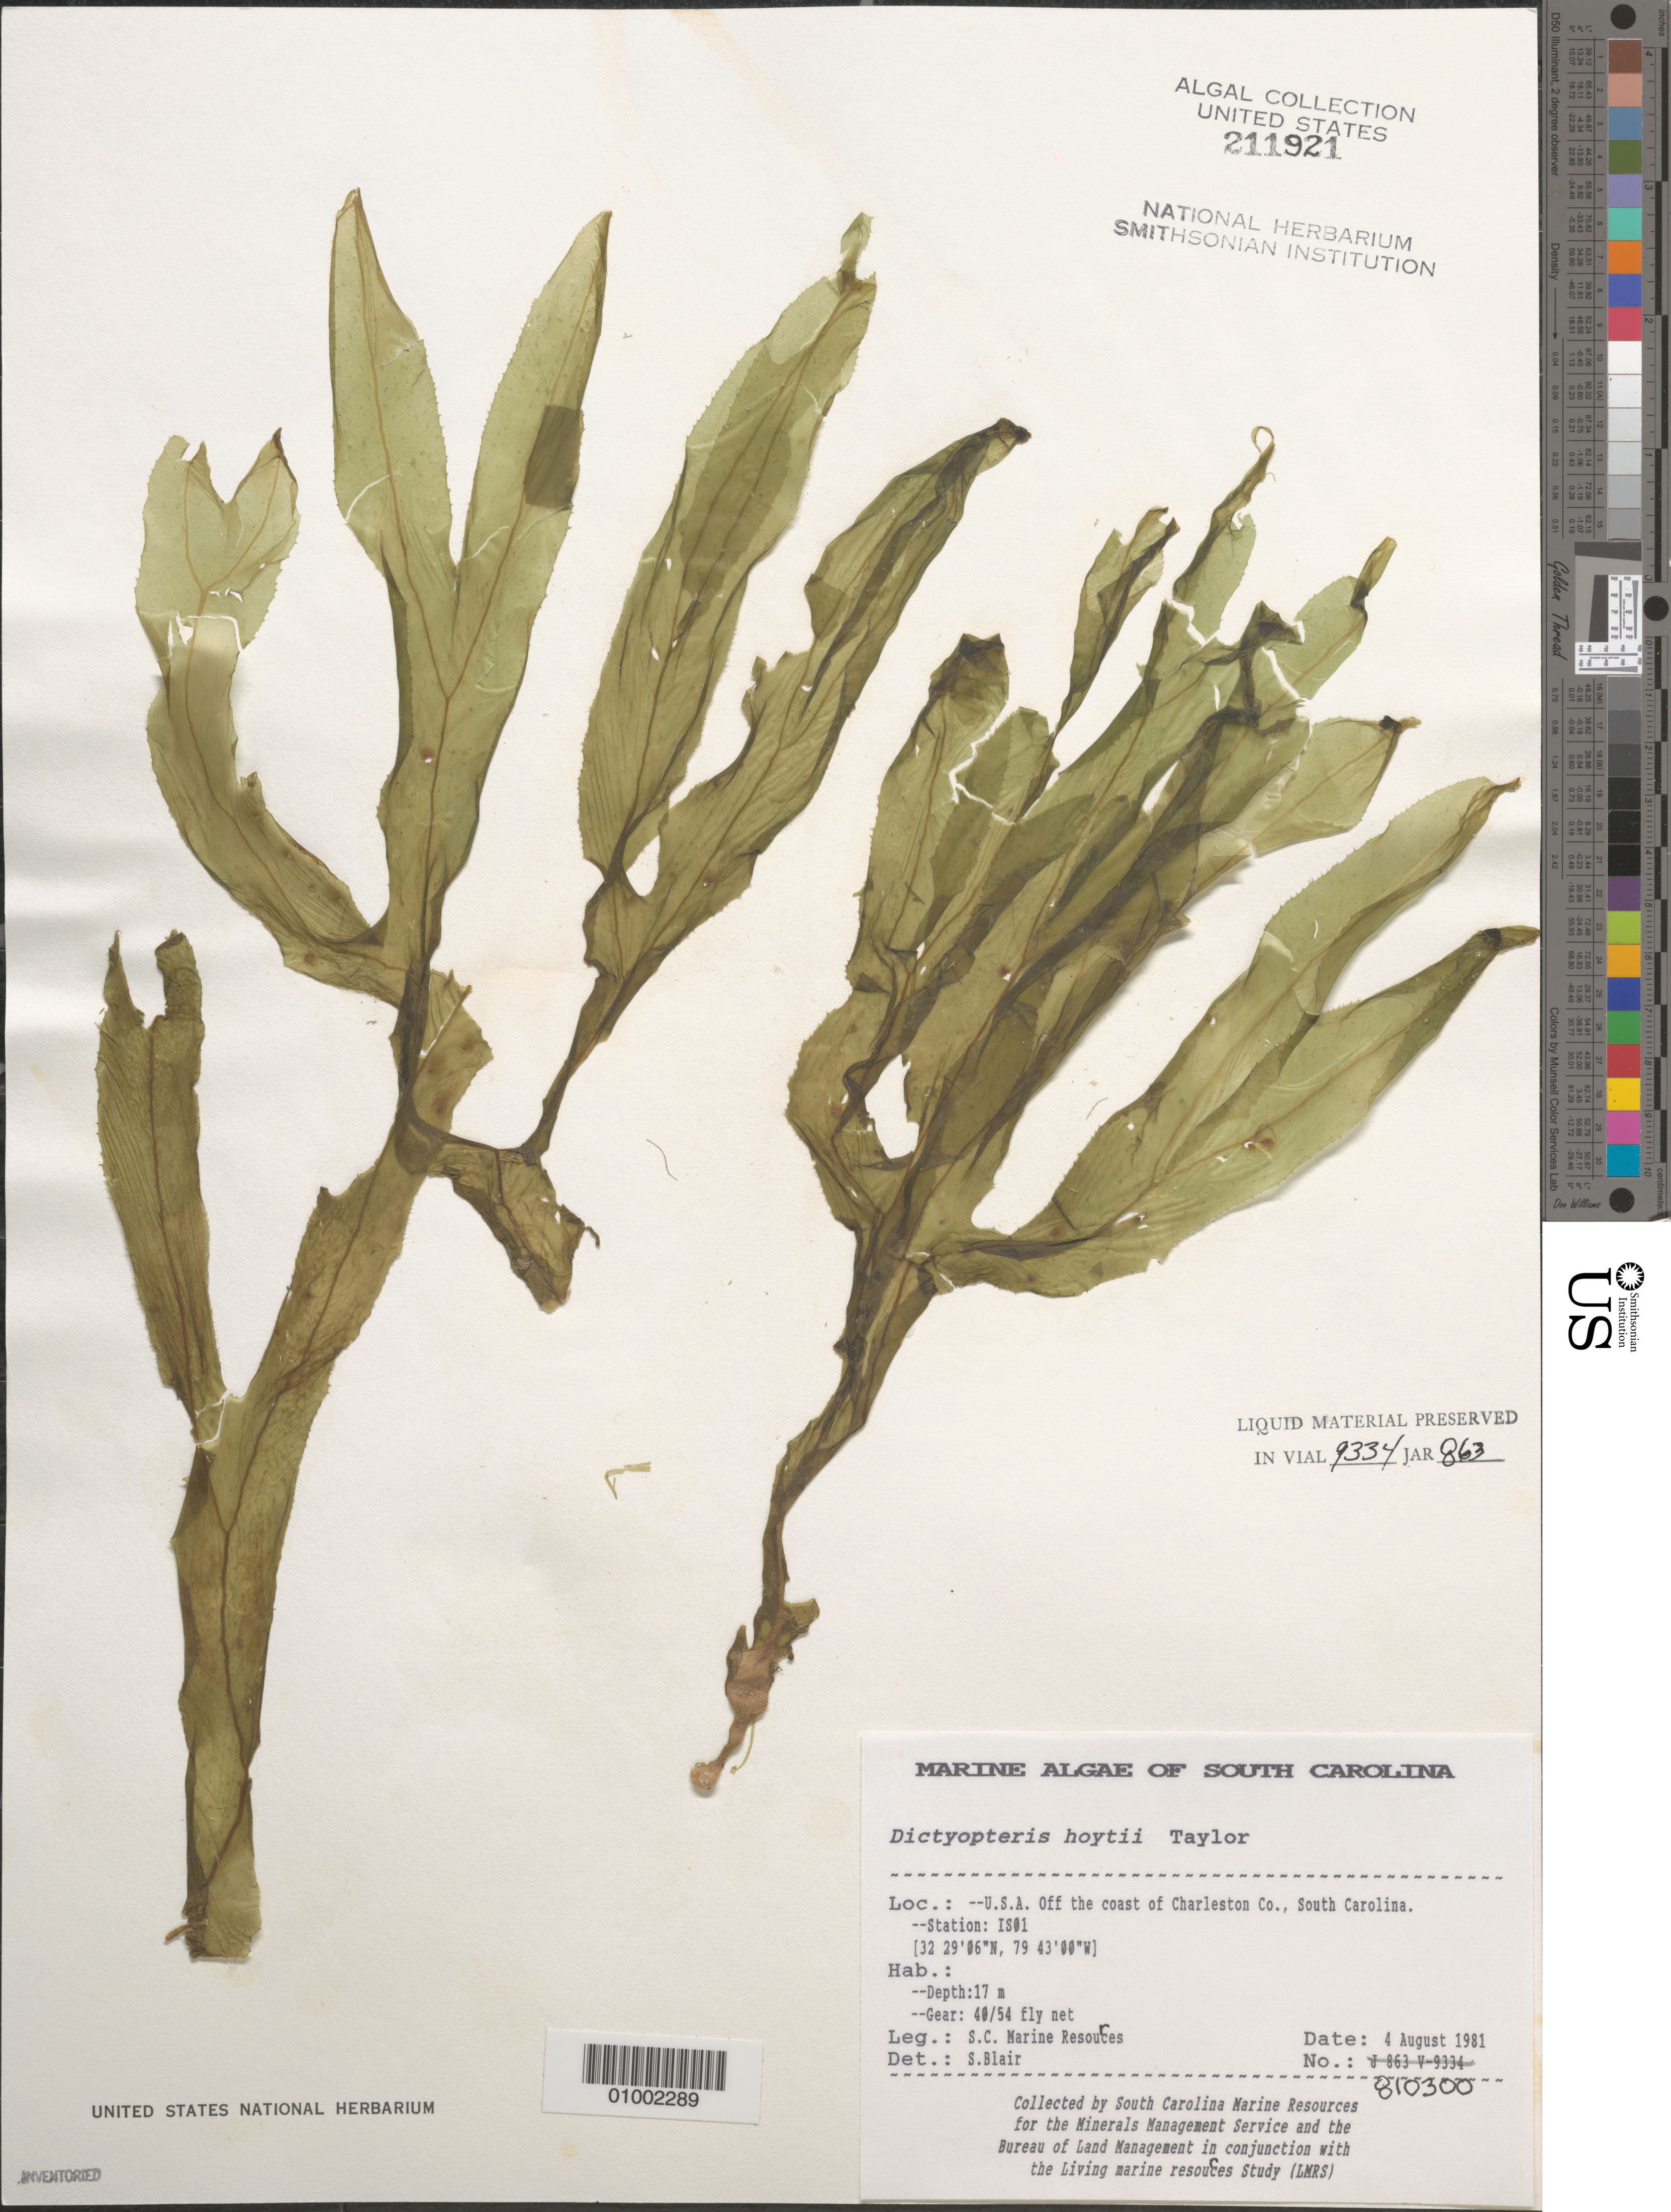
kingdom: Chromista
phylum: Ochrophyta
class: Phaeophyceae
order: Dictyotales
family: Dictyotaceae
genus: Dictyopteris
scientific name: Dictyopteris hoytii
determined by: Blair, S. M.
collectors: South Carolina Marine Resources for BLM/MMS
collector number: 810300 (Station IS01)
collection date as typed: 04 Aug 1981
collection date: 1981-08-04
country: United States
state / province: South Carolina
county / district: Charleston County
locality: Off coast of Charleston County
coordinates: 32 29'06" N, 79 43'00" W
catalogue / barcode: US 211921